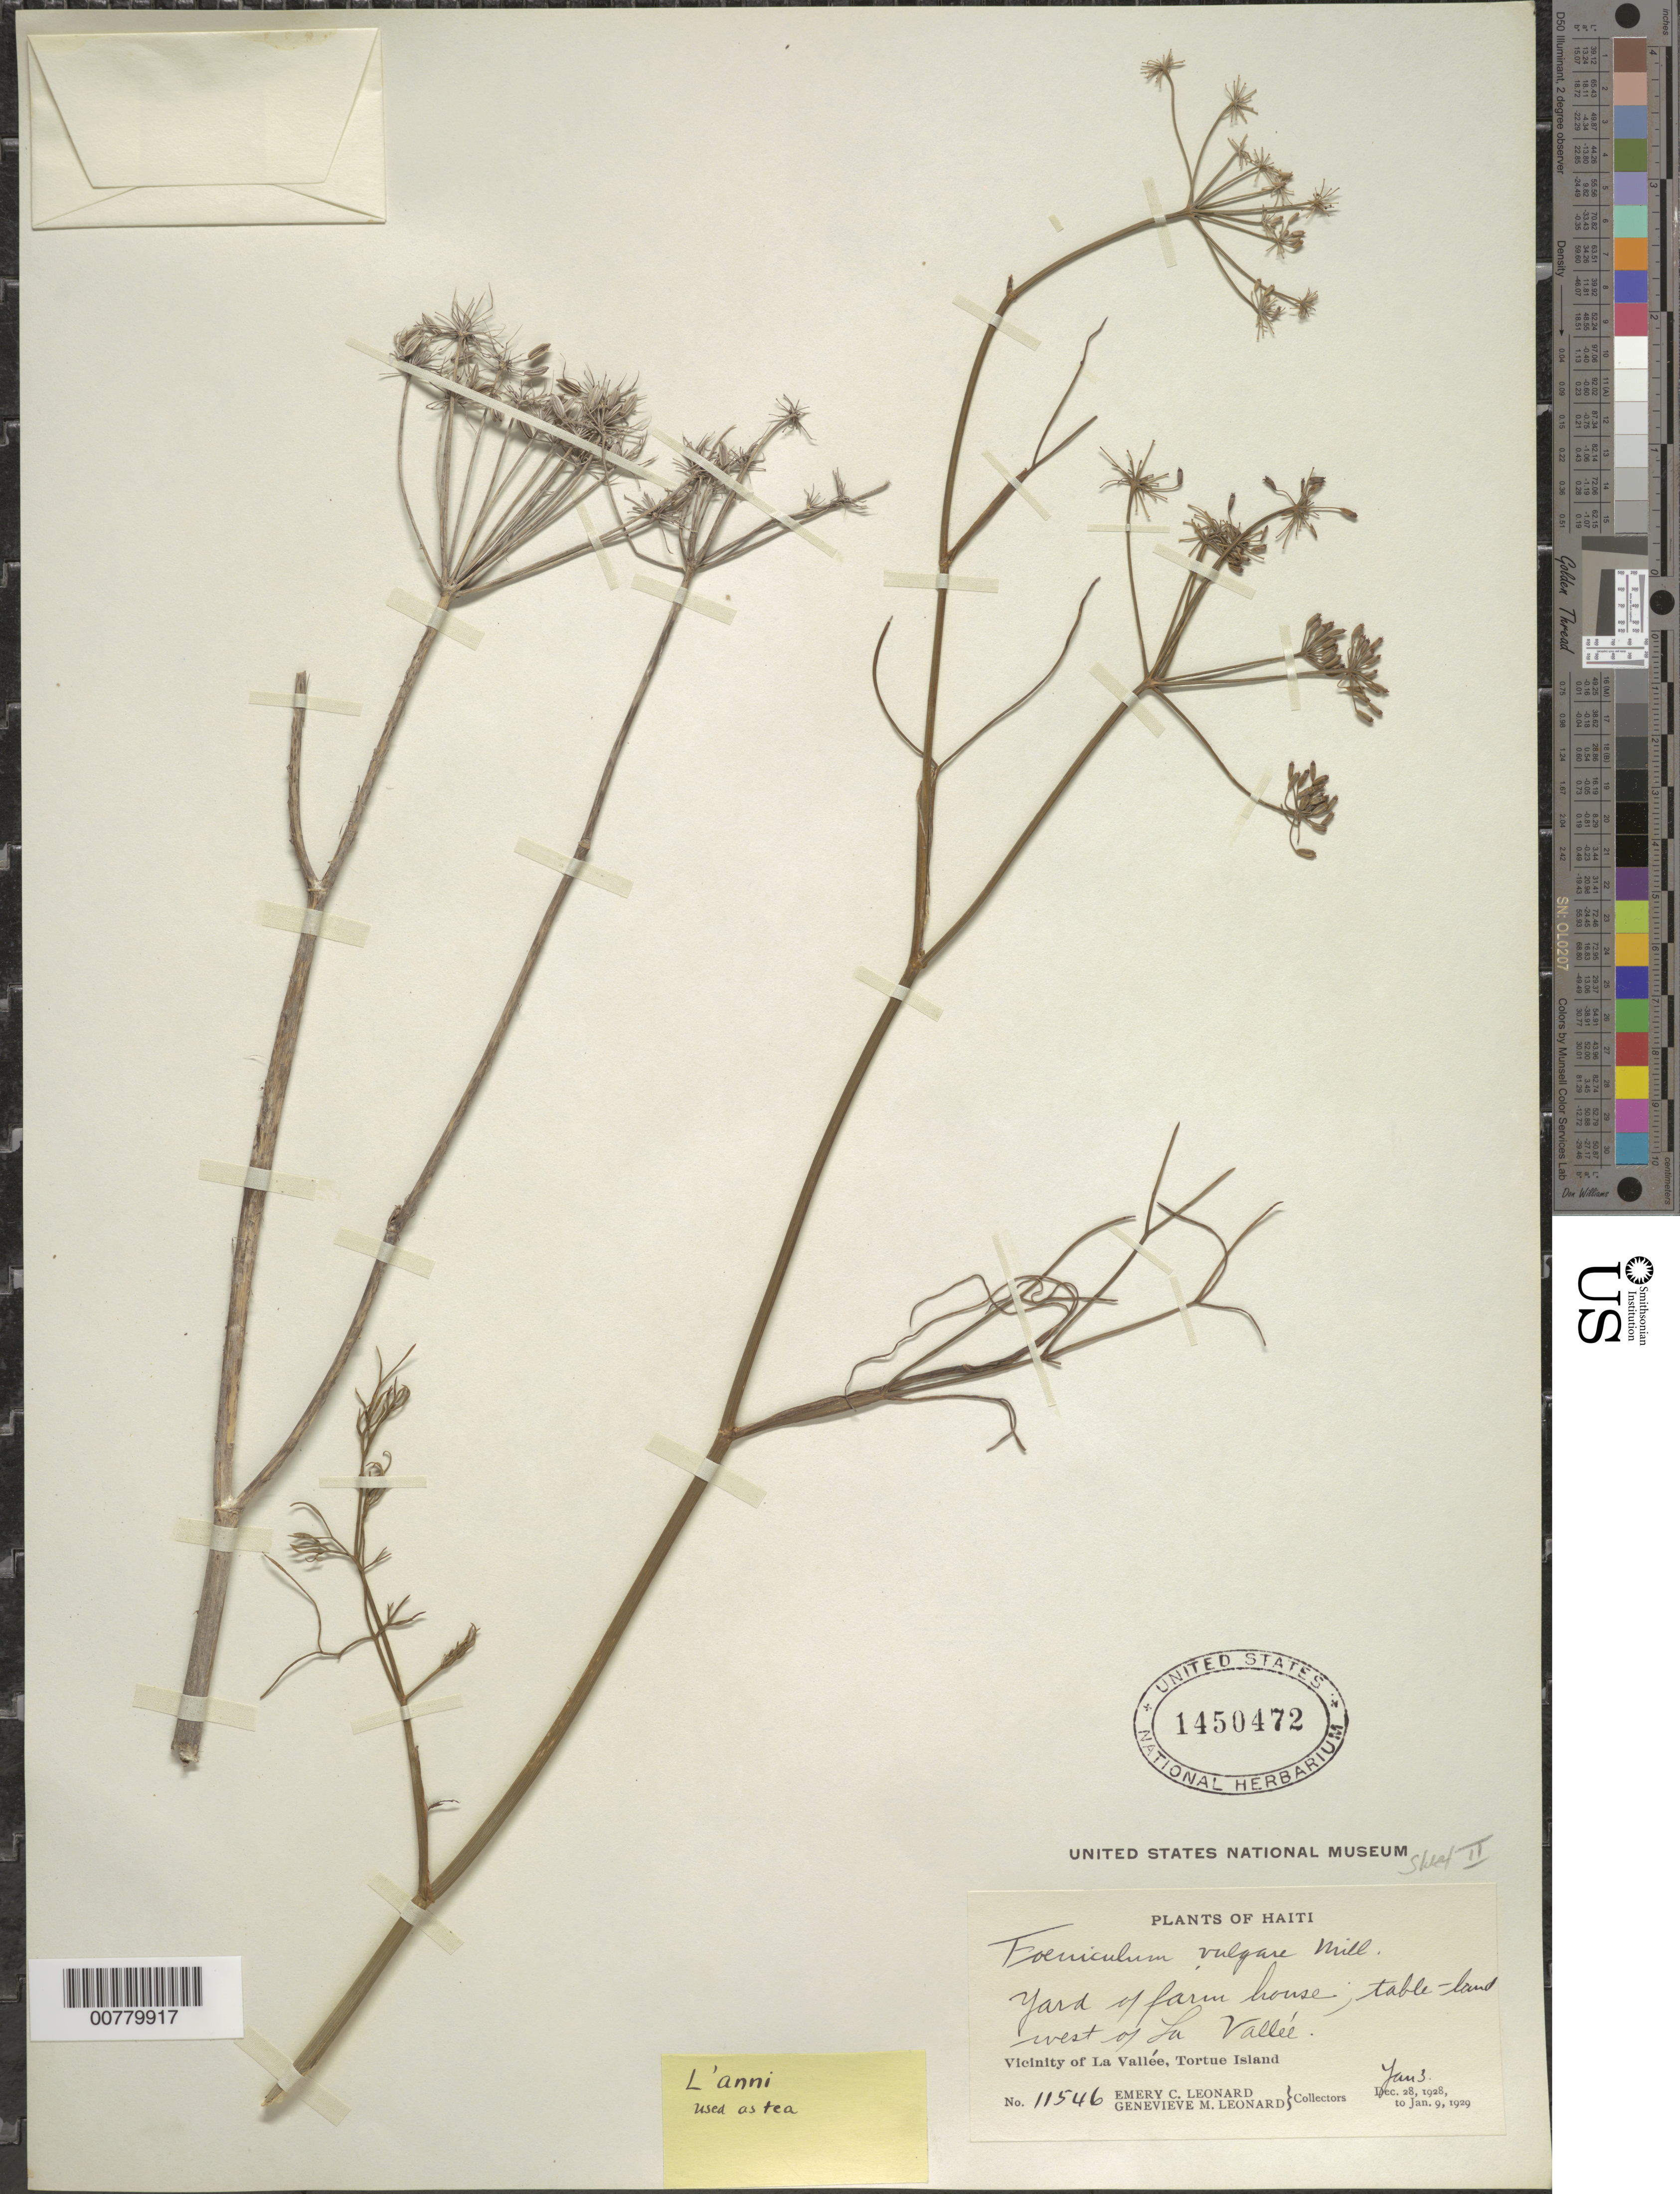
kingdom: Plantae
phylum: Tracheophyta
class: Magnoliopsida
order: Apiales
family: Apiaceae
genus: Foeniculum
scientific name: Foeniculum vulgare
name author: Mill.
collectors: E. C. Leonard & G. M. Leonard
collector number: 11546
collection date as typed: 03 Jan 1929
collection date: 1929-01-03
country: Haiti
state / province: Nord-Óuest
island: Île de la Tortue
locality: Tortue Island, vicinity of La Vallée, table-land west of La Vallée.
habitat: Yard of farm house.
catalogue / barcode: US 1450472